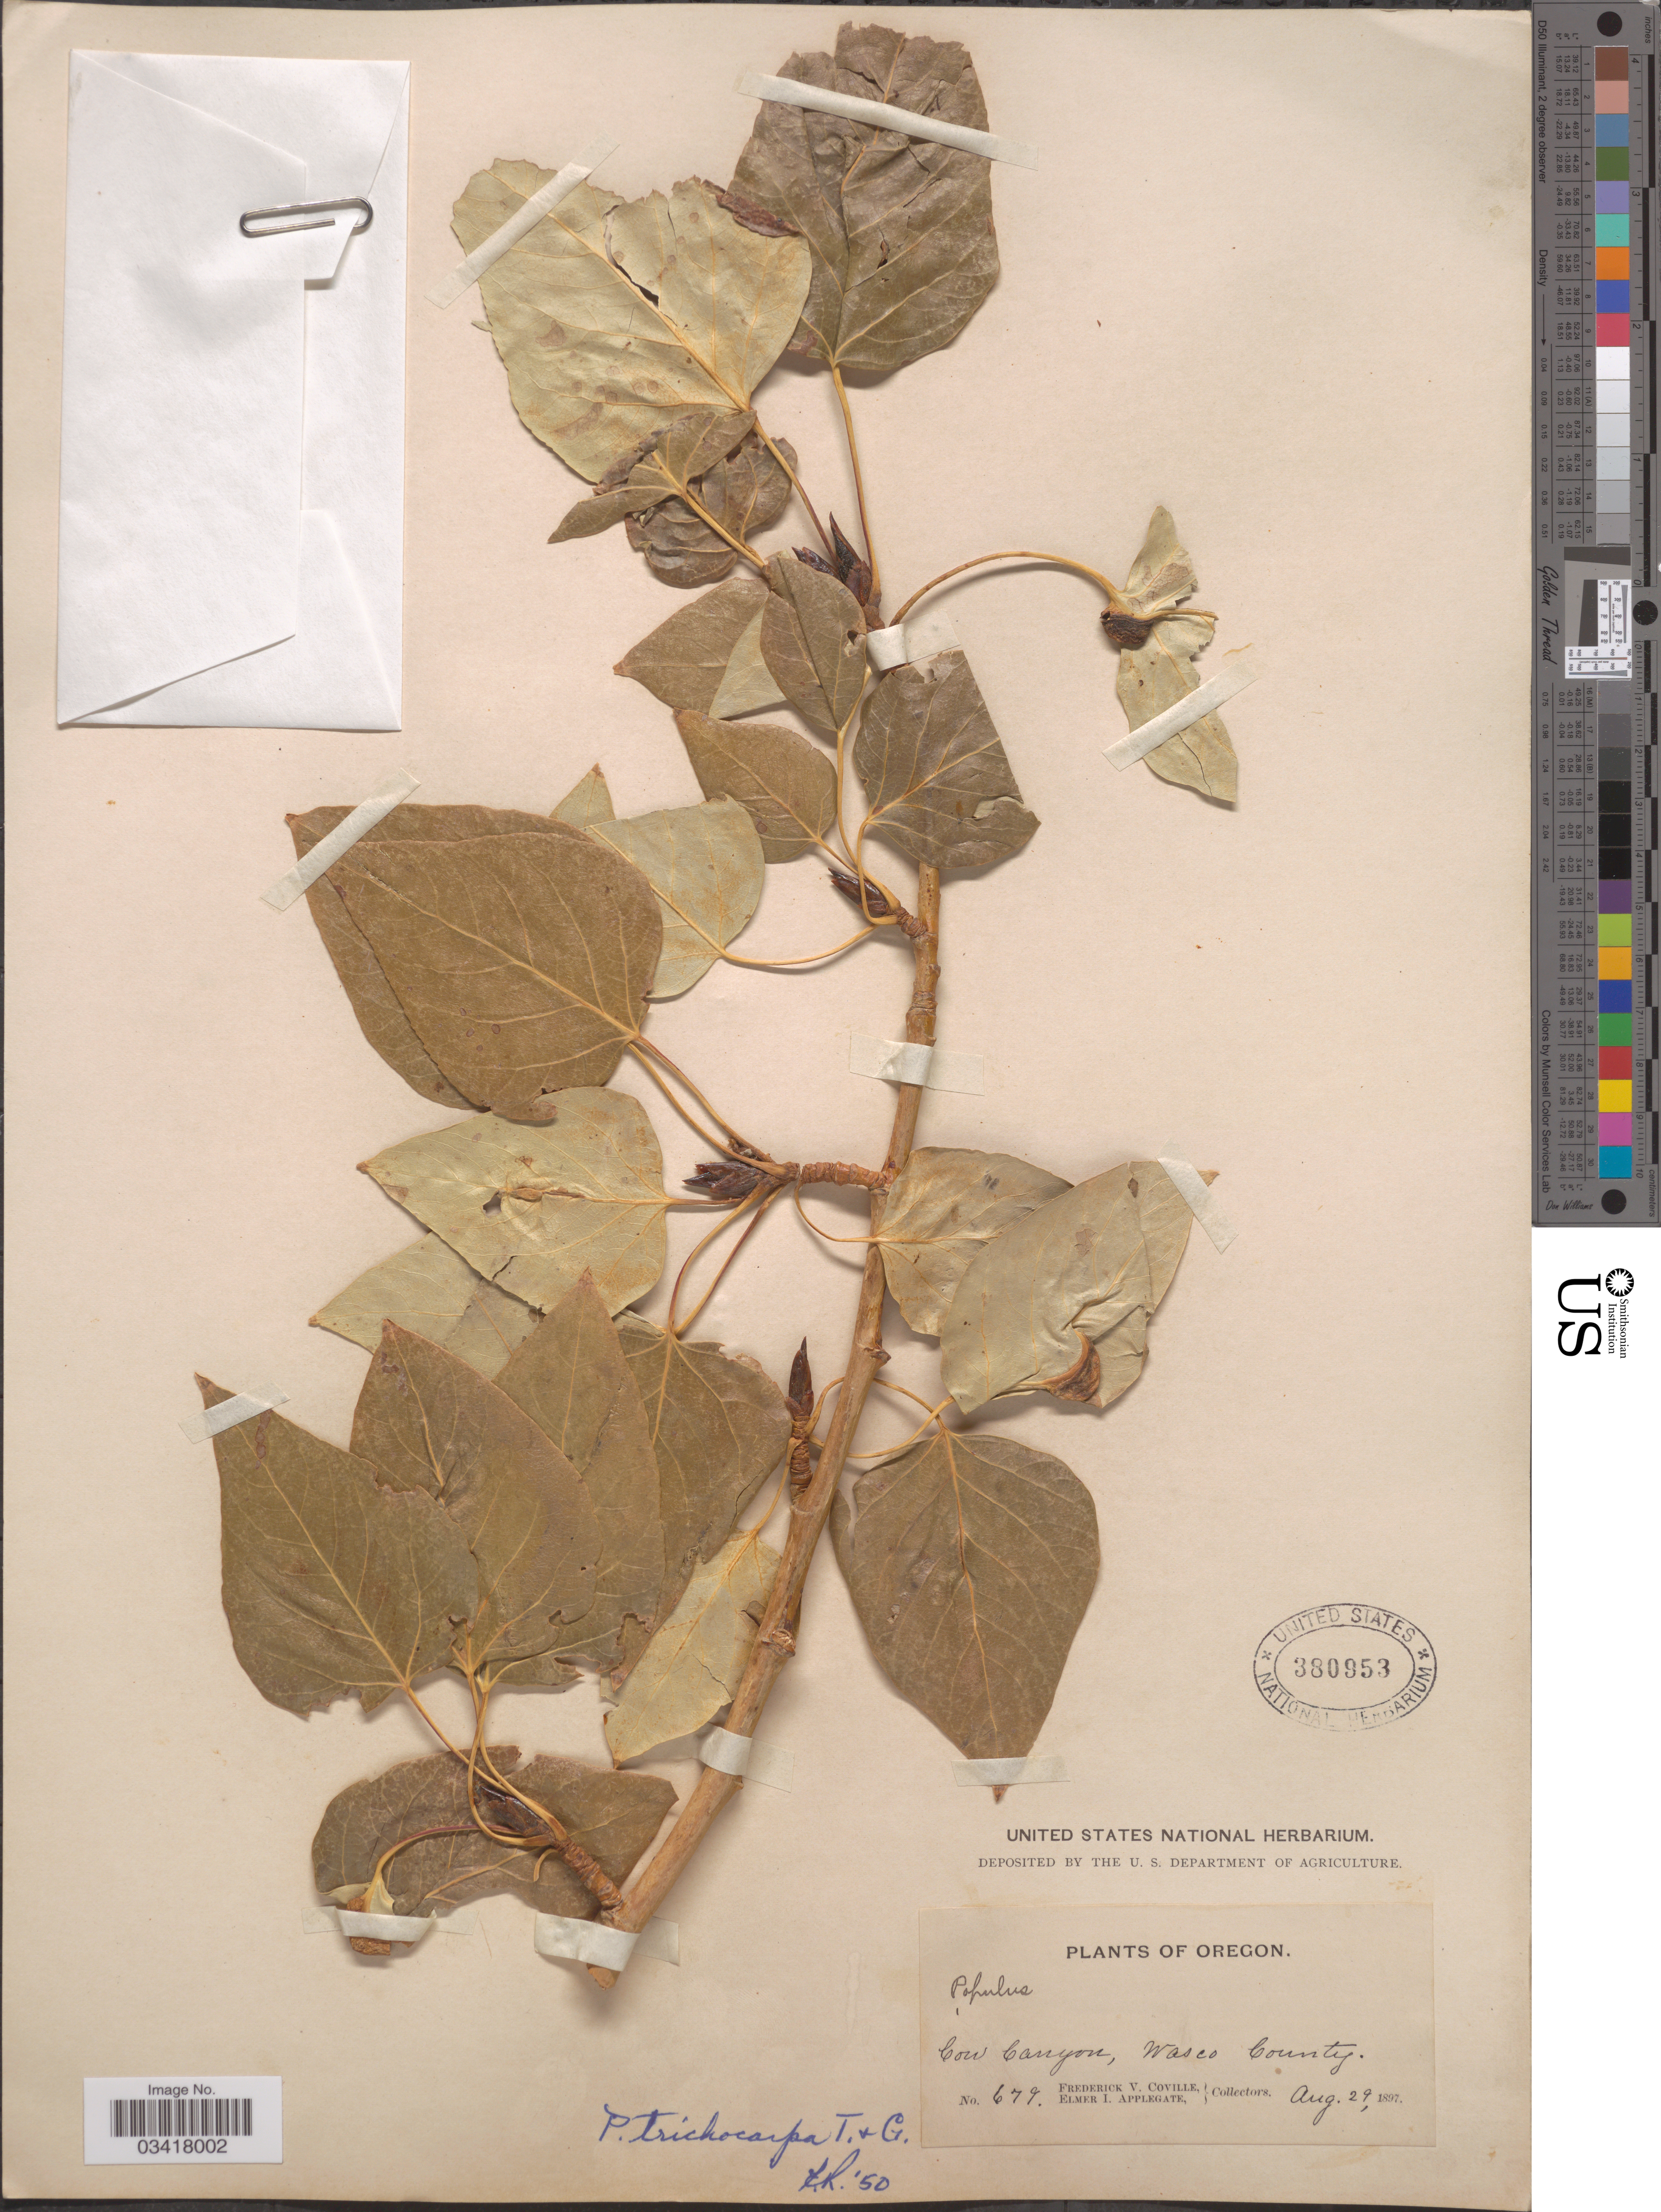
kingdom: Plantae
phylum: Tracheophyta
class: Magnoliopsida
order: Malpighiales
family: Salicaceae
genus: Populus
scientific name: Populus trichocarpa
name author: Torr. & A. Gray ex W. Hook.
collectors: F. V. Coville & E. I. Applegate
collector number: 679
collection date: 1897-08-29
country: United States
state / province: Oregon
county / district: Wasco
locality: Cow Canyon, Wasco County.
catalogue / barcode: US 380953